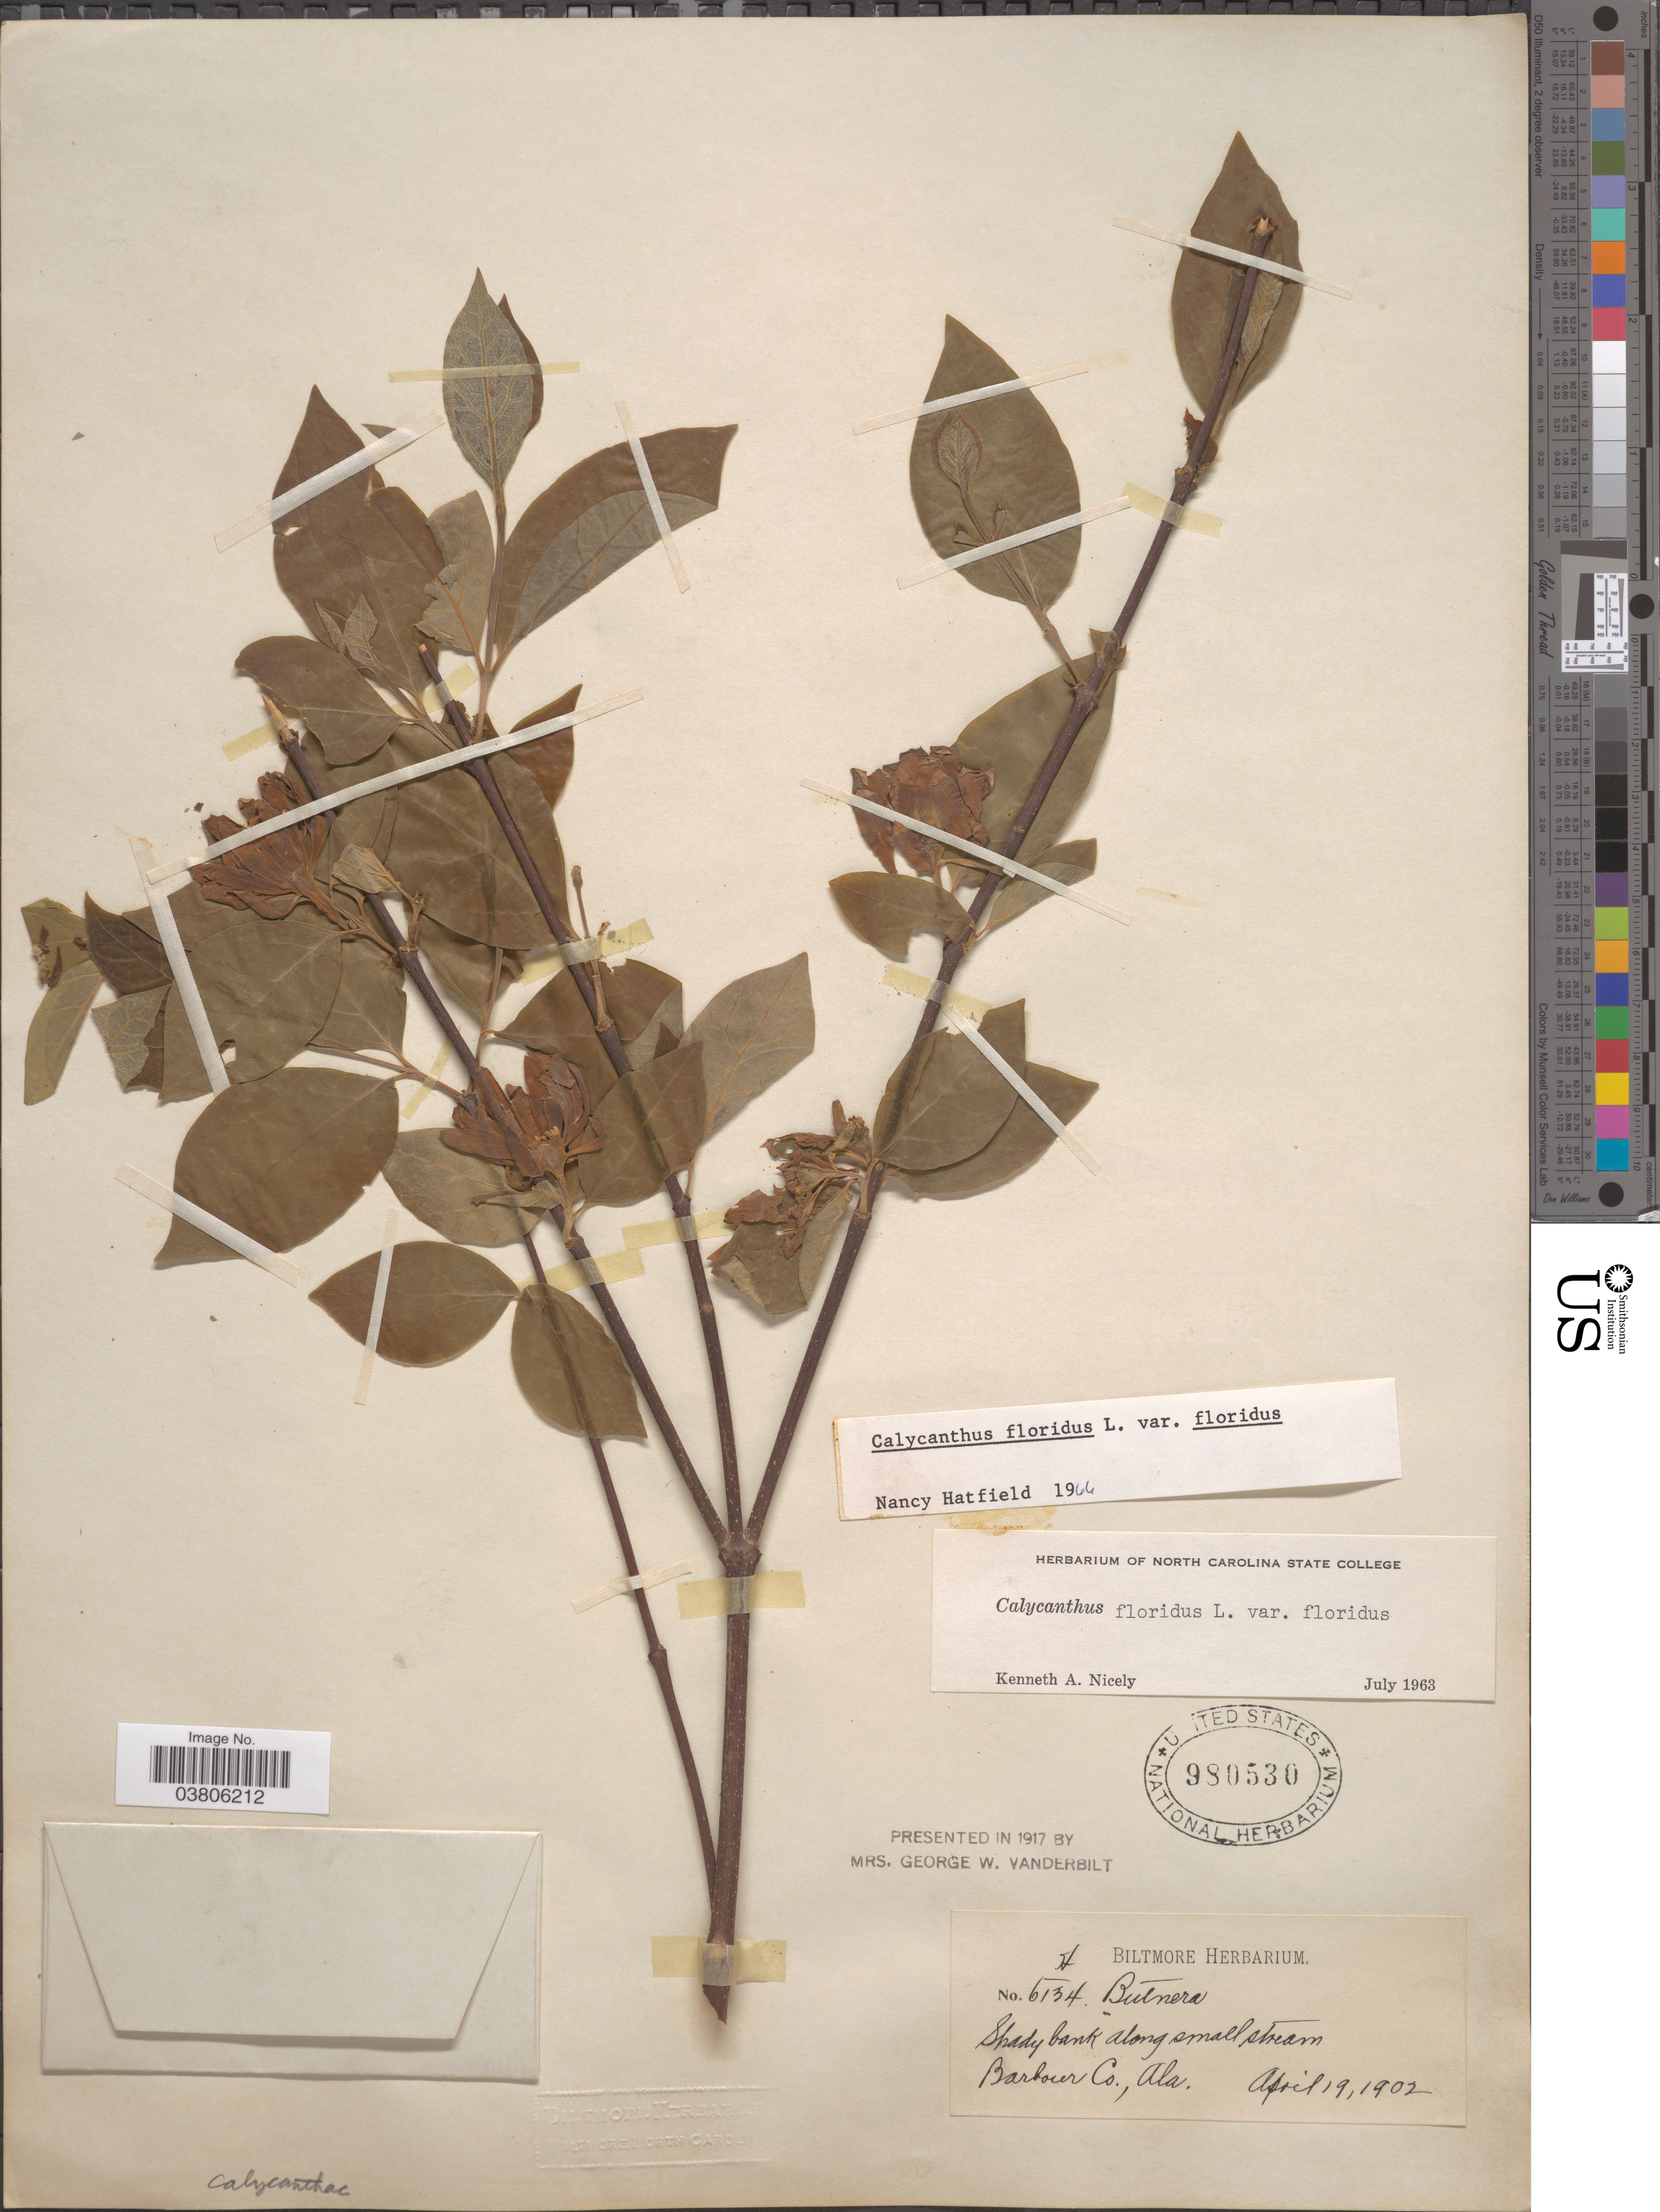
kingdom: Plantae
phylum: Tracheophyta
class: Magnoliopsida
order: Laurales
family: Calycanthaceae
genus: Calycanthus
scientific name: Calycanthus floridus var. floridus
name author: L.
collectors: ex herb. Biltmore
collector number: H/6134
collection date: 1902-04-19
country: United States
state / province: Alabama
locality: Shady bank along small stream Barbour Co.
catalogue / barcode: US 980530